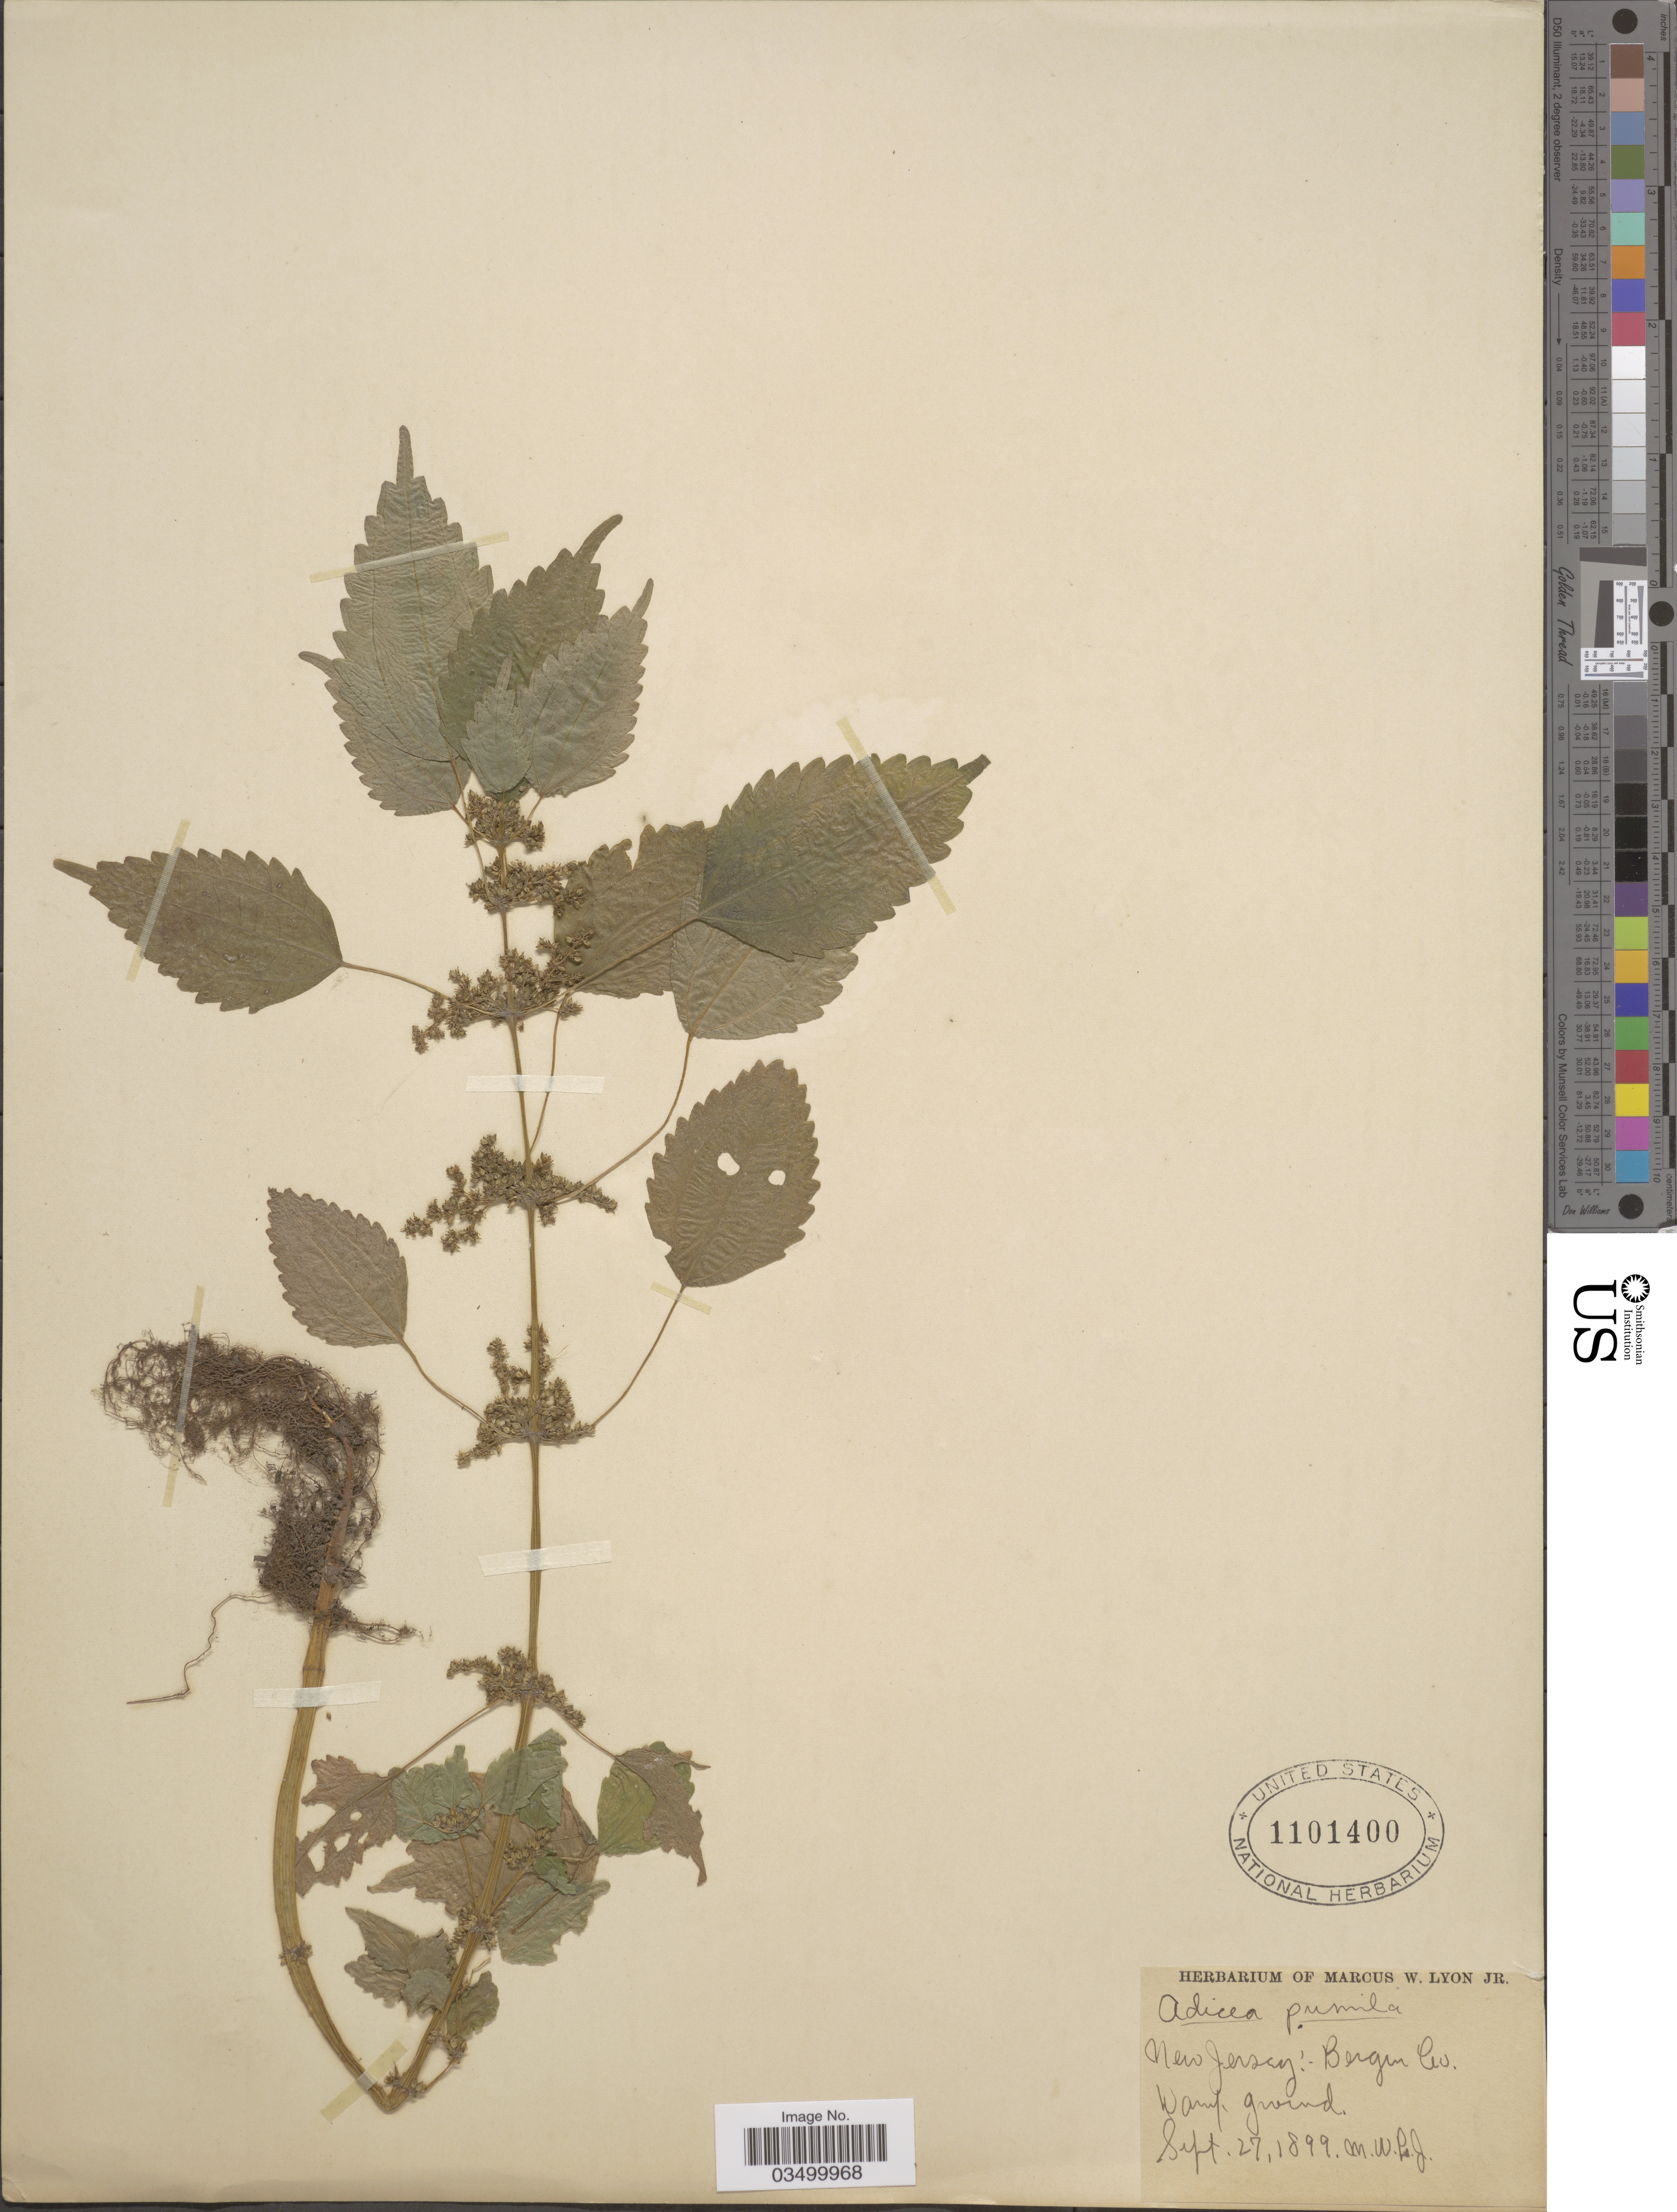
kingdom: Plantae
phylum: Tracheophyta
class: Magnoliopsida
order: Rosales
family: Urticaceae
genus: Pilea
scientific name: Pilea pumila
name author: (L.) A. Gray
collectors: M. W. Lyon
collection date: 1899-09-27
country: United States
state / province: New Jersey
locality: Bergen Co.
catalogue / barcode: US 1101400